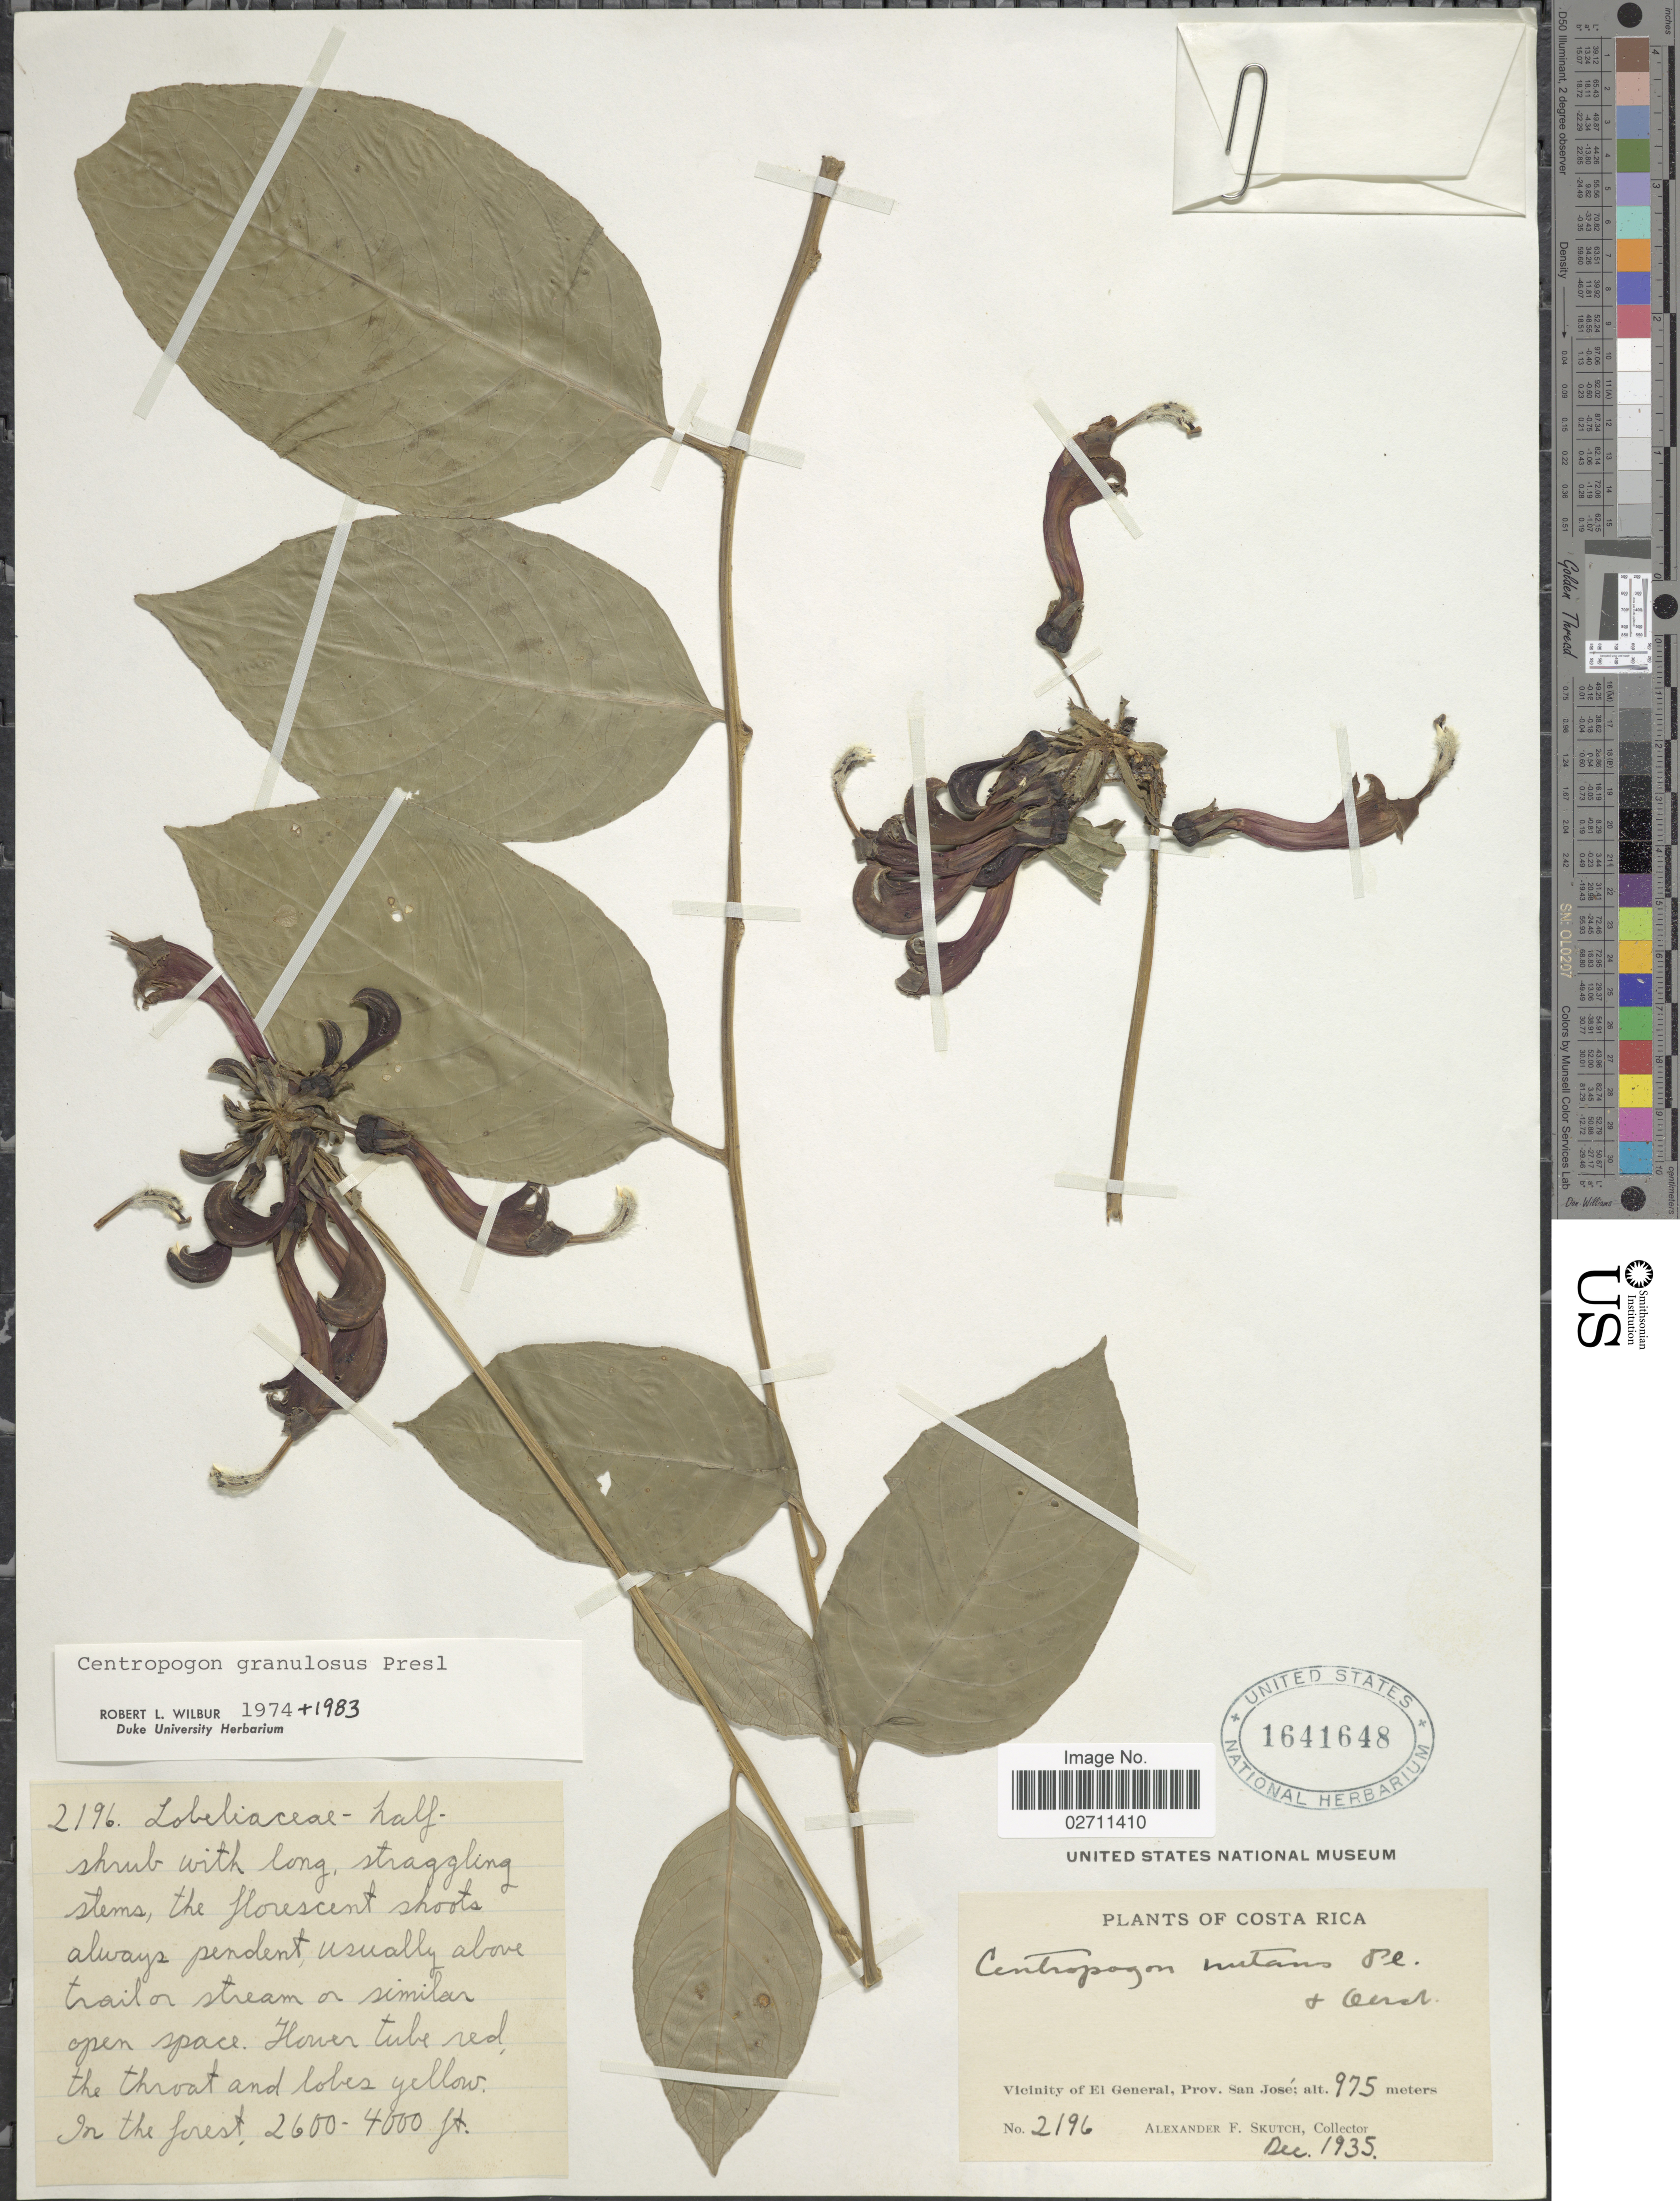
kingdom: Plantae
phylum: Tracheophyta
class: Magnoliopsida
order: Asterales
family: Campanulaceae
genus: Centropogon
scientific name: Centropogon granulosus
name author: C. Presl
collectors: A. F. Skutch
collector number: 2196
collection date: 1935-12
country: Costa Rica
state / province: San José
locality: Vicinity of El General.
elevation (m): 975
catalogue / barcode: US 1641648